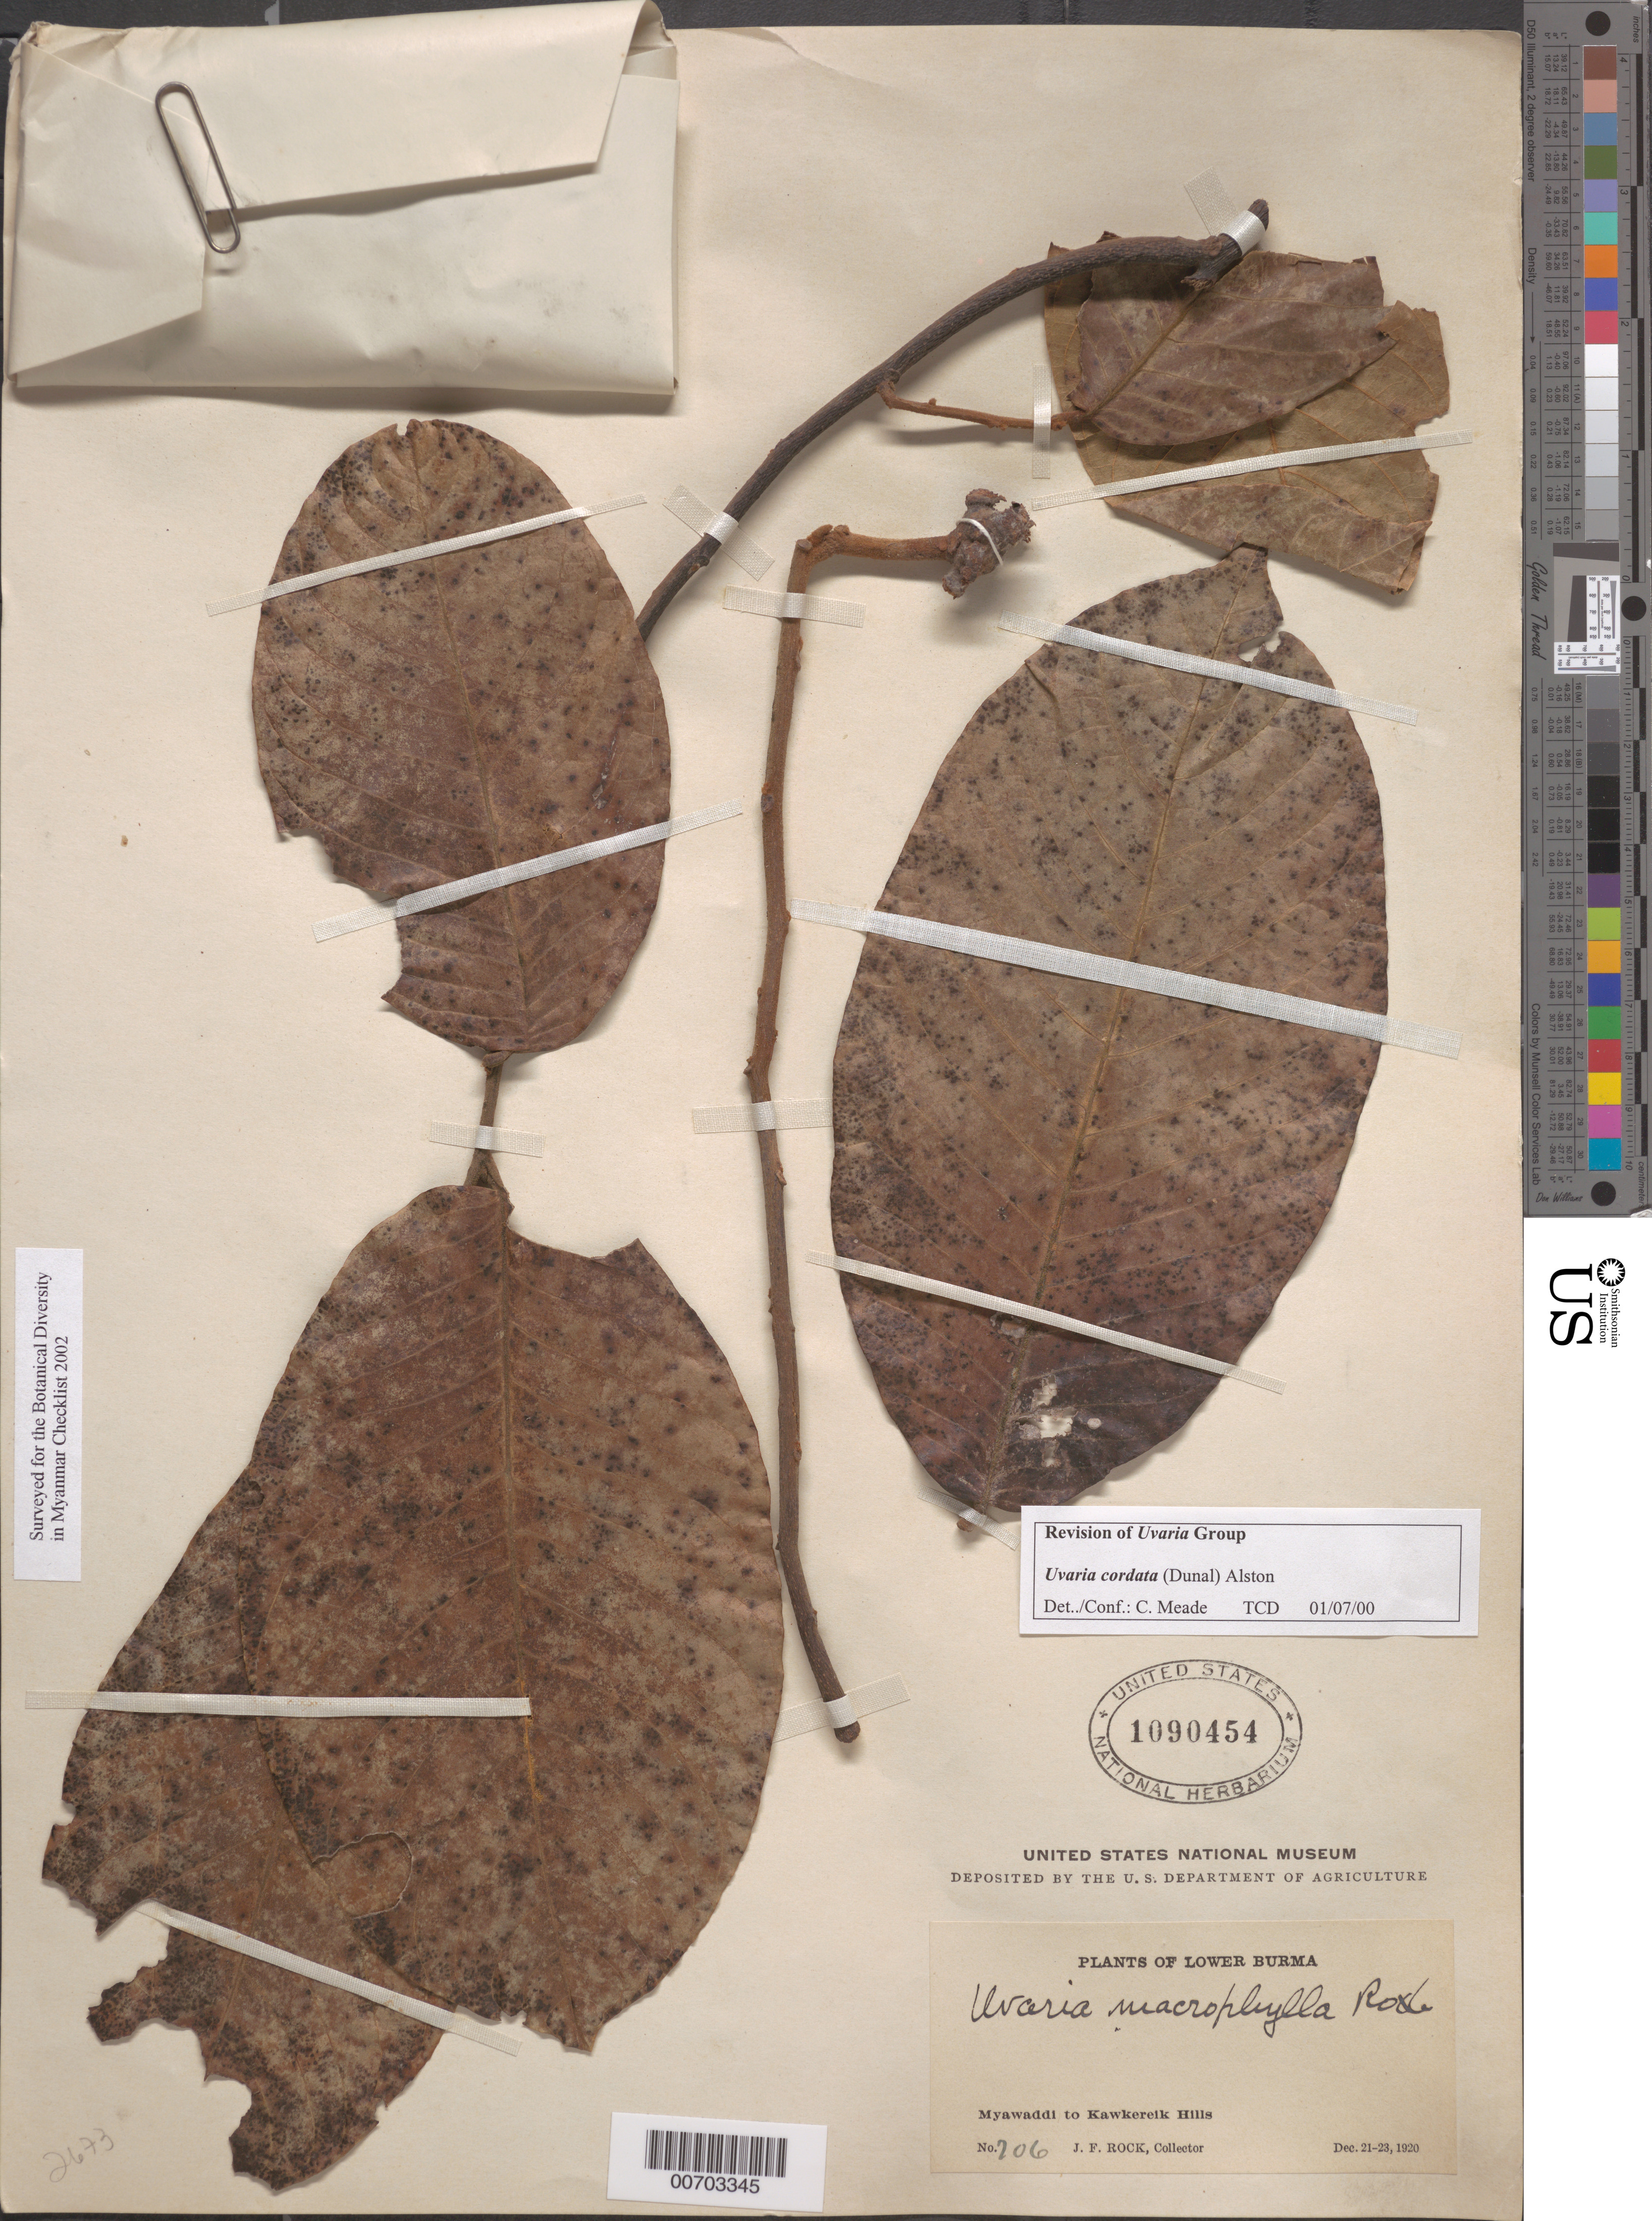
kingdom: Plantae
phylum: Tracheophyta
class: Magnoliopsida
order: Magnoliales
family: Annonaceae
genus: Uvaria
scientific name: Uvaria cordata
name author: (Dunal) Alston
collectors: J. F. Rock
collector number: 706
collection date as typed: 21 Dec 1920 to 23 Dec 1920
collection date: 1920-12-21/1920-12-23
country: Myanmar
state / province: Kawthule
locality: Myawaddi to Kawkereik Hills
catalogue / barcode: US 1090454